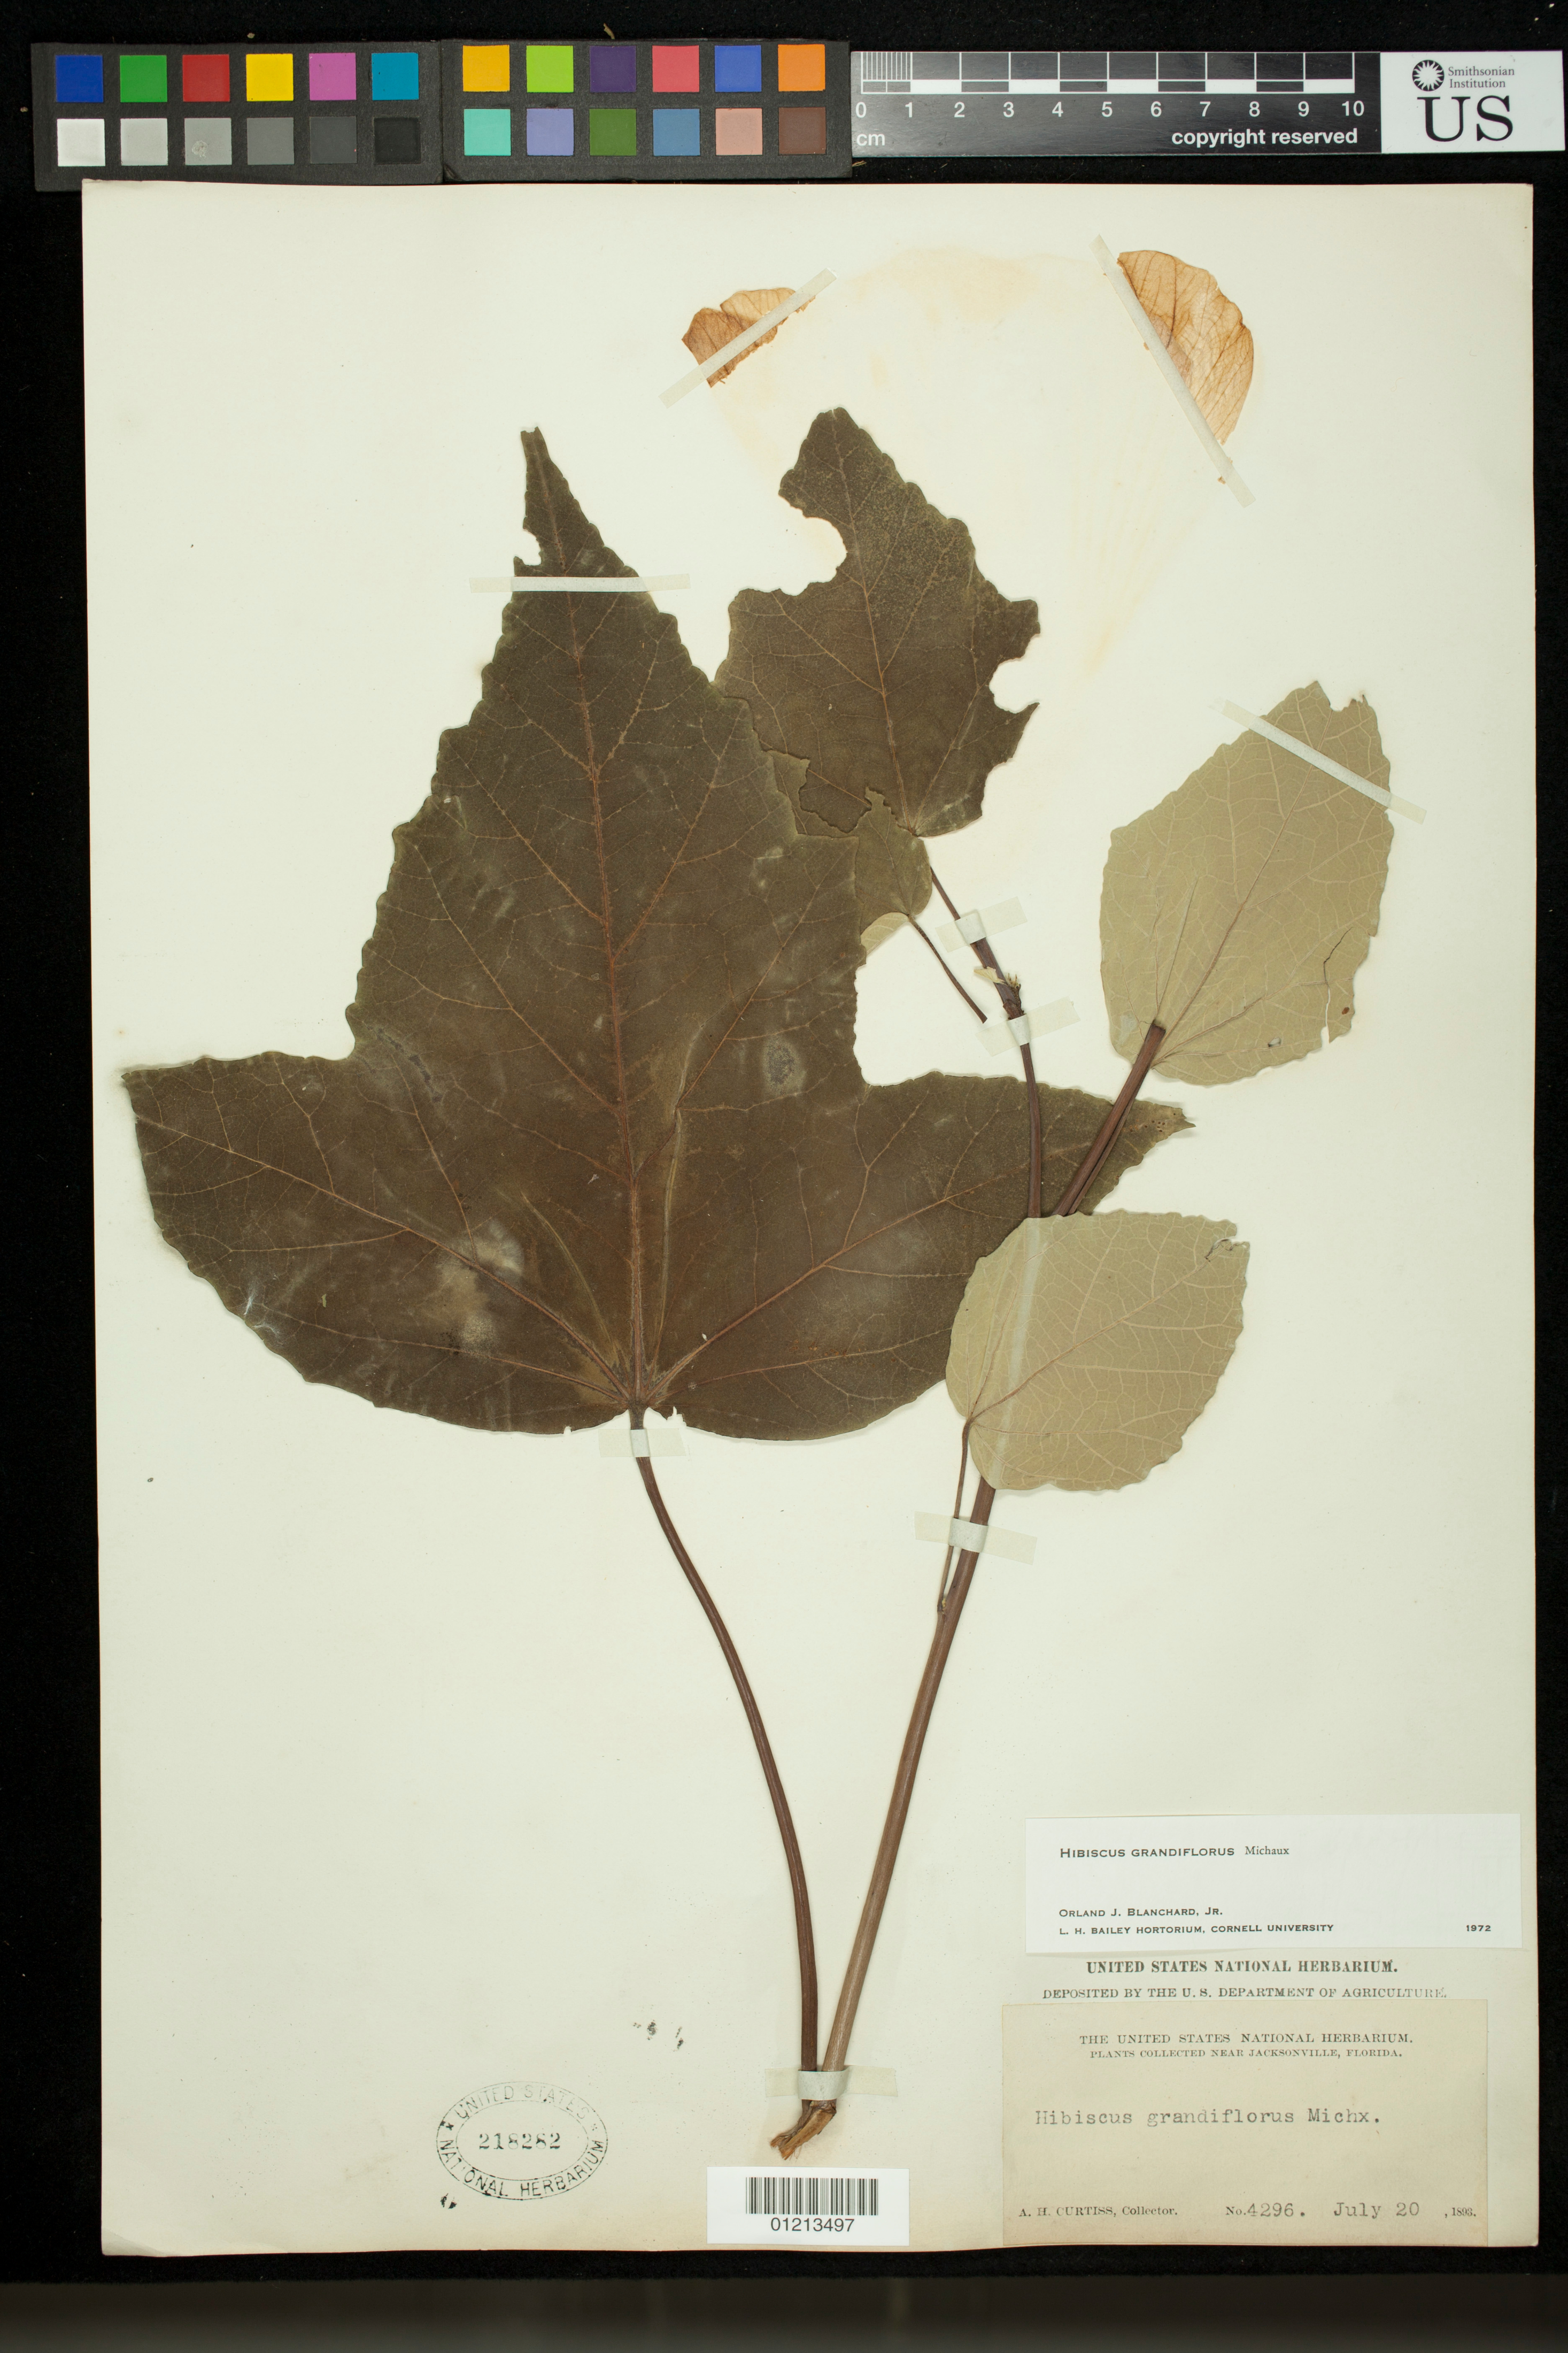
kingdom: Plantae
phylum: Tracheophyta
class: Magnoliopsida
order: Malvales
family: Malvaceae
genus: Hibiscus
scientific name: Hibiscus grandiflorus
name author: Michx.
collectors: A. H. Curtiss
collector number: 4296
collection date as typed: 20 Jul 1893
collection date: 1893-07-20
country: United States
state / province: Florida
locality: Collected near Jacksonville.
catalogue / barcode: US 218282